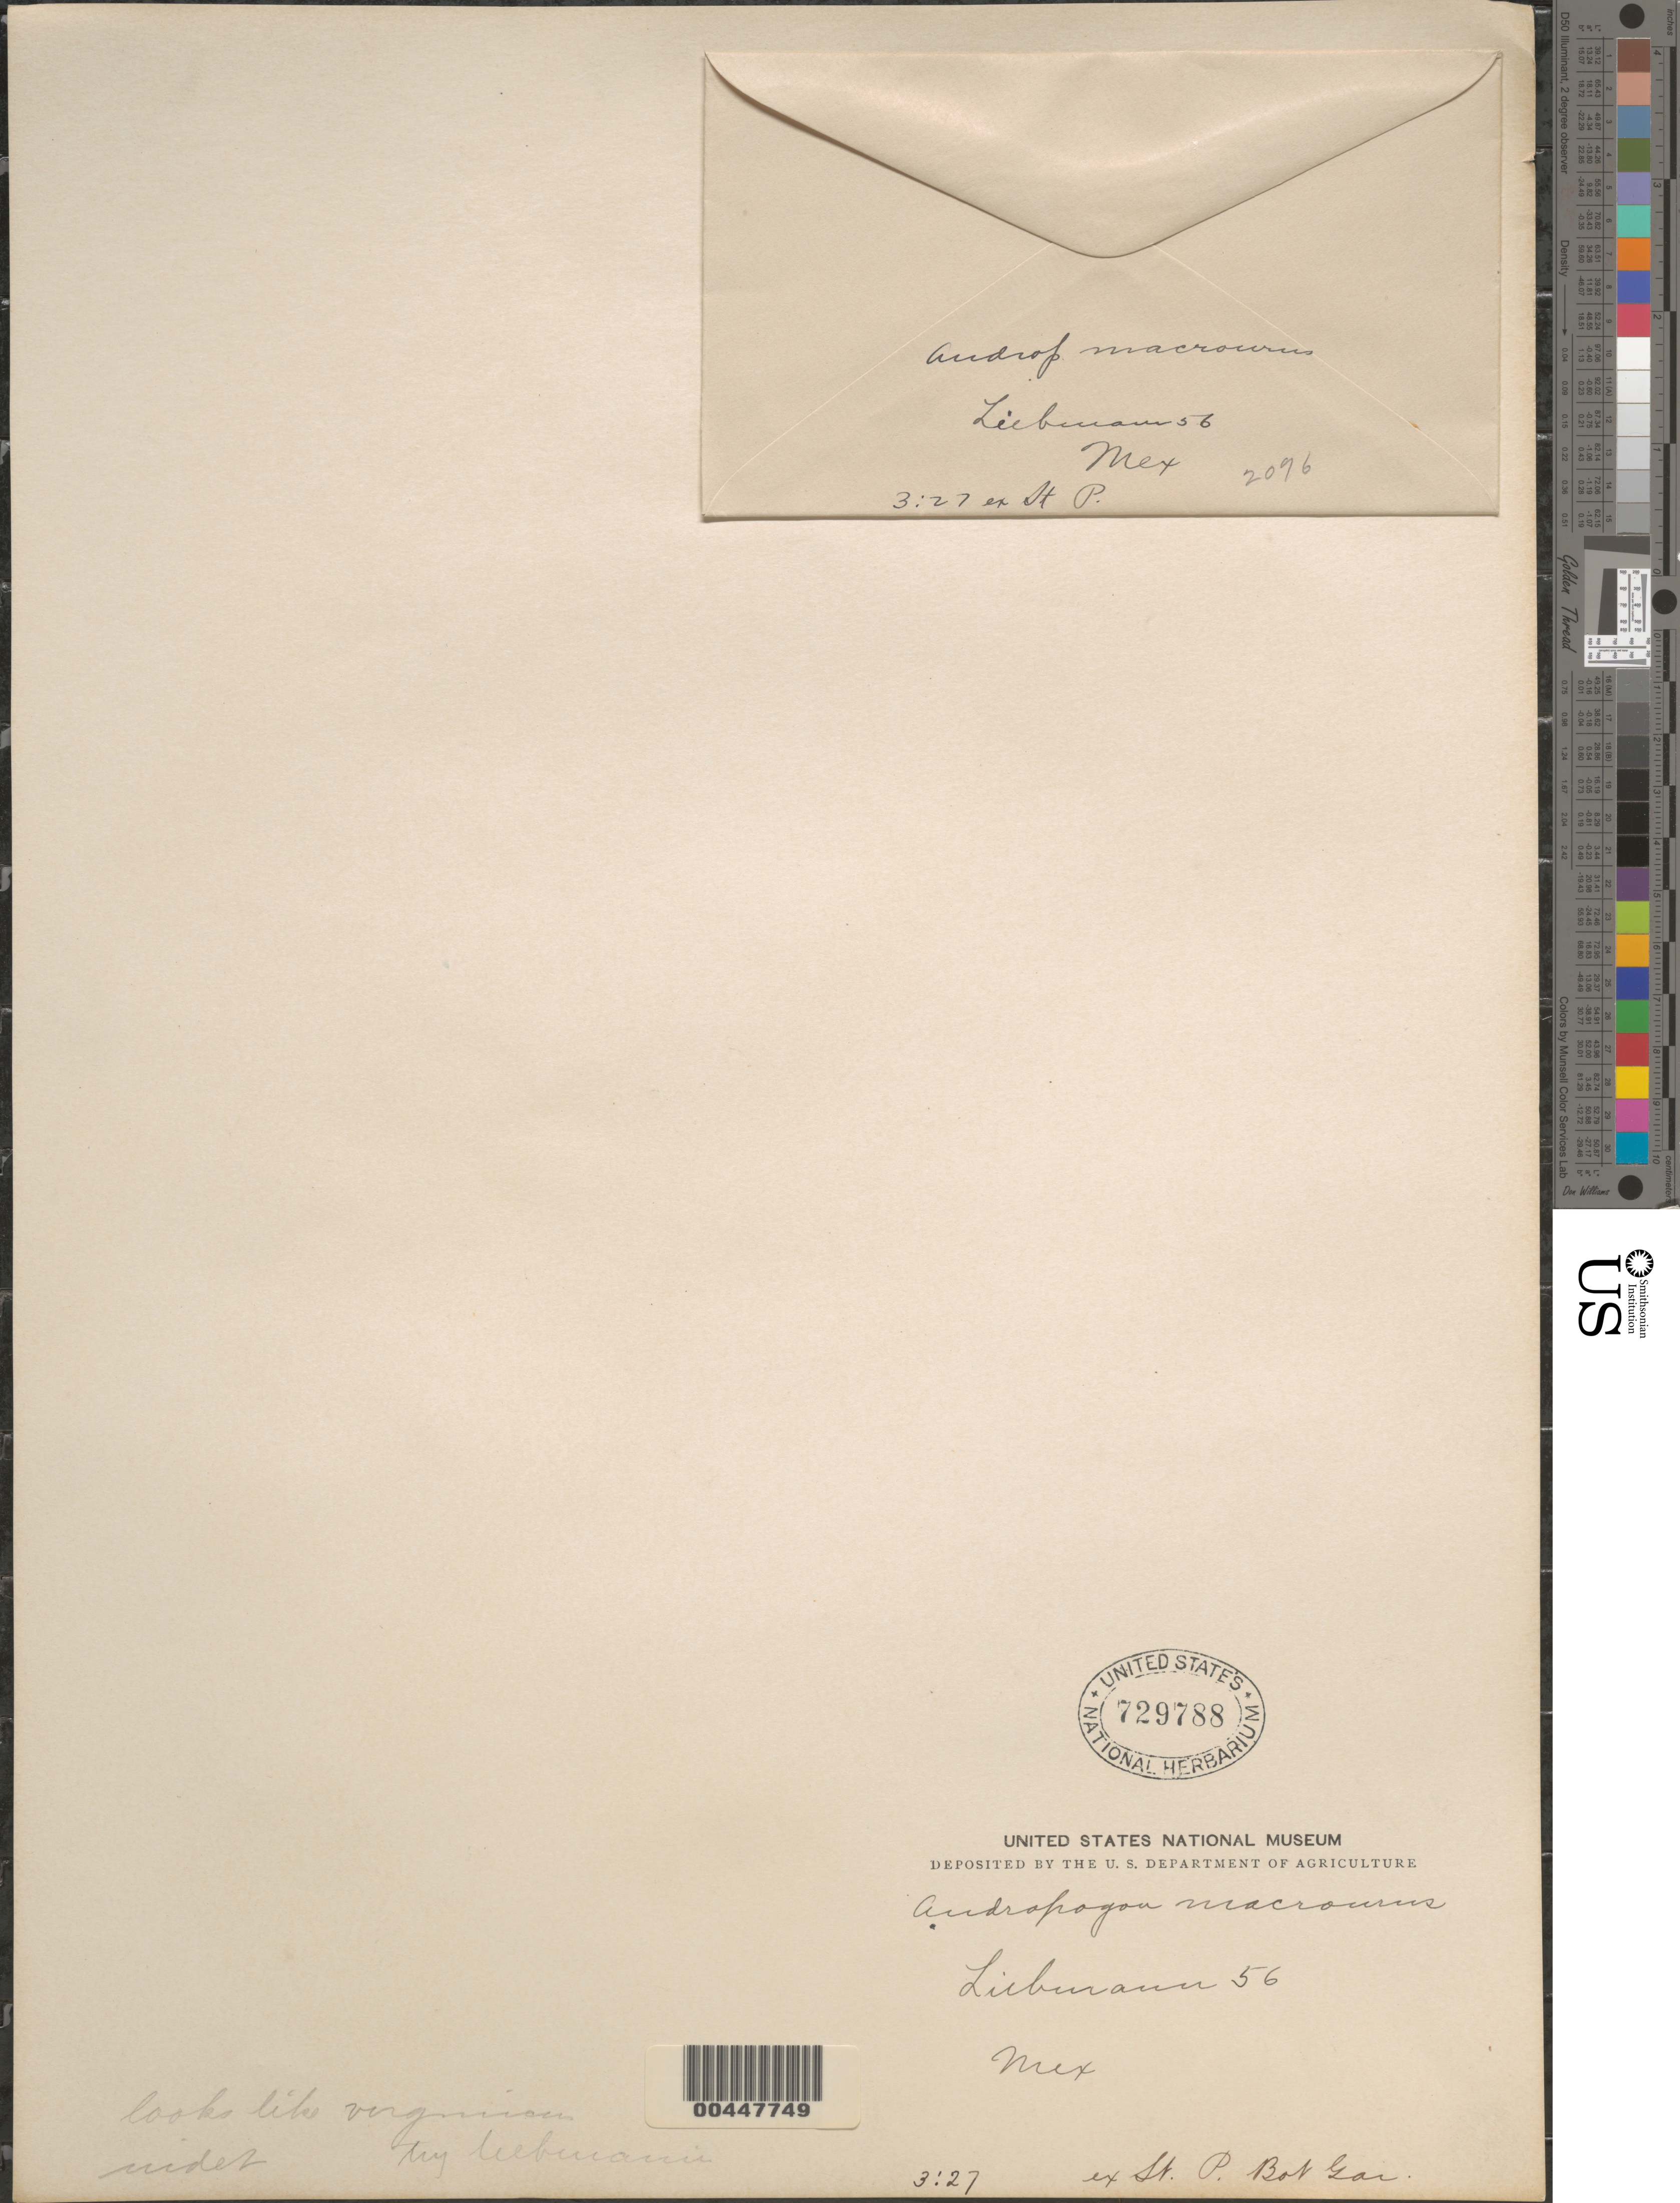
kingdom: Plantae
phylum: Tracheophyta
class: Liliopsida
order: Poales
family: Poaceae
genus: Andropogon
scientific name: Andropogon glomeratus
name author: (Walter) Britton, Stearns & Poggenb.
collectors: F. M. Liebmann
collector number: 56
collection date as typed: Mar 1927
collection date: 1927-03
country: Mexico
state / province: Durango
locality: San Ramon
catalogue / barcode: US 729788